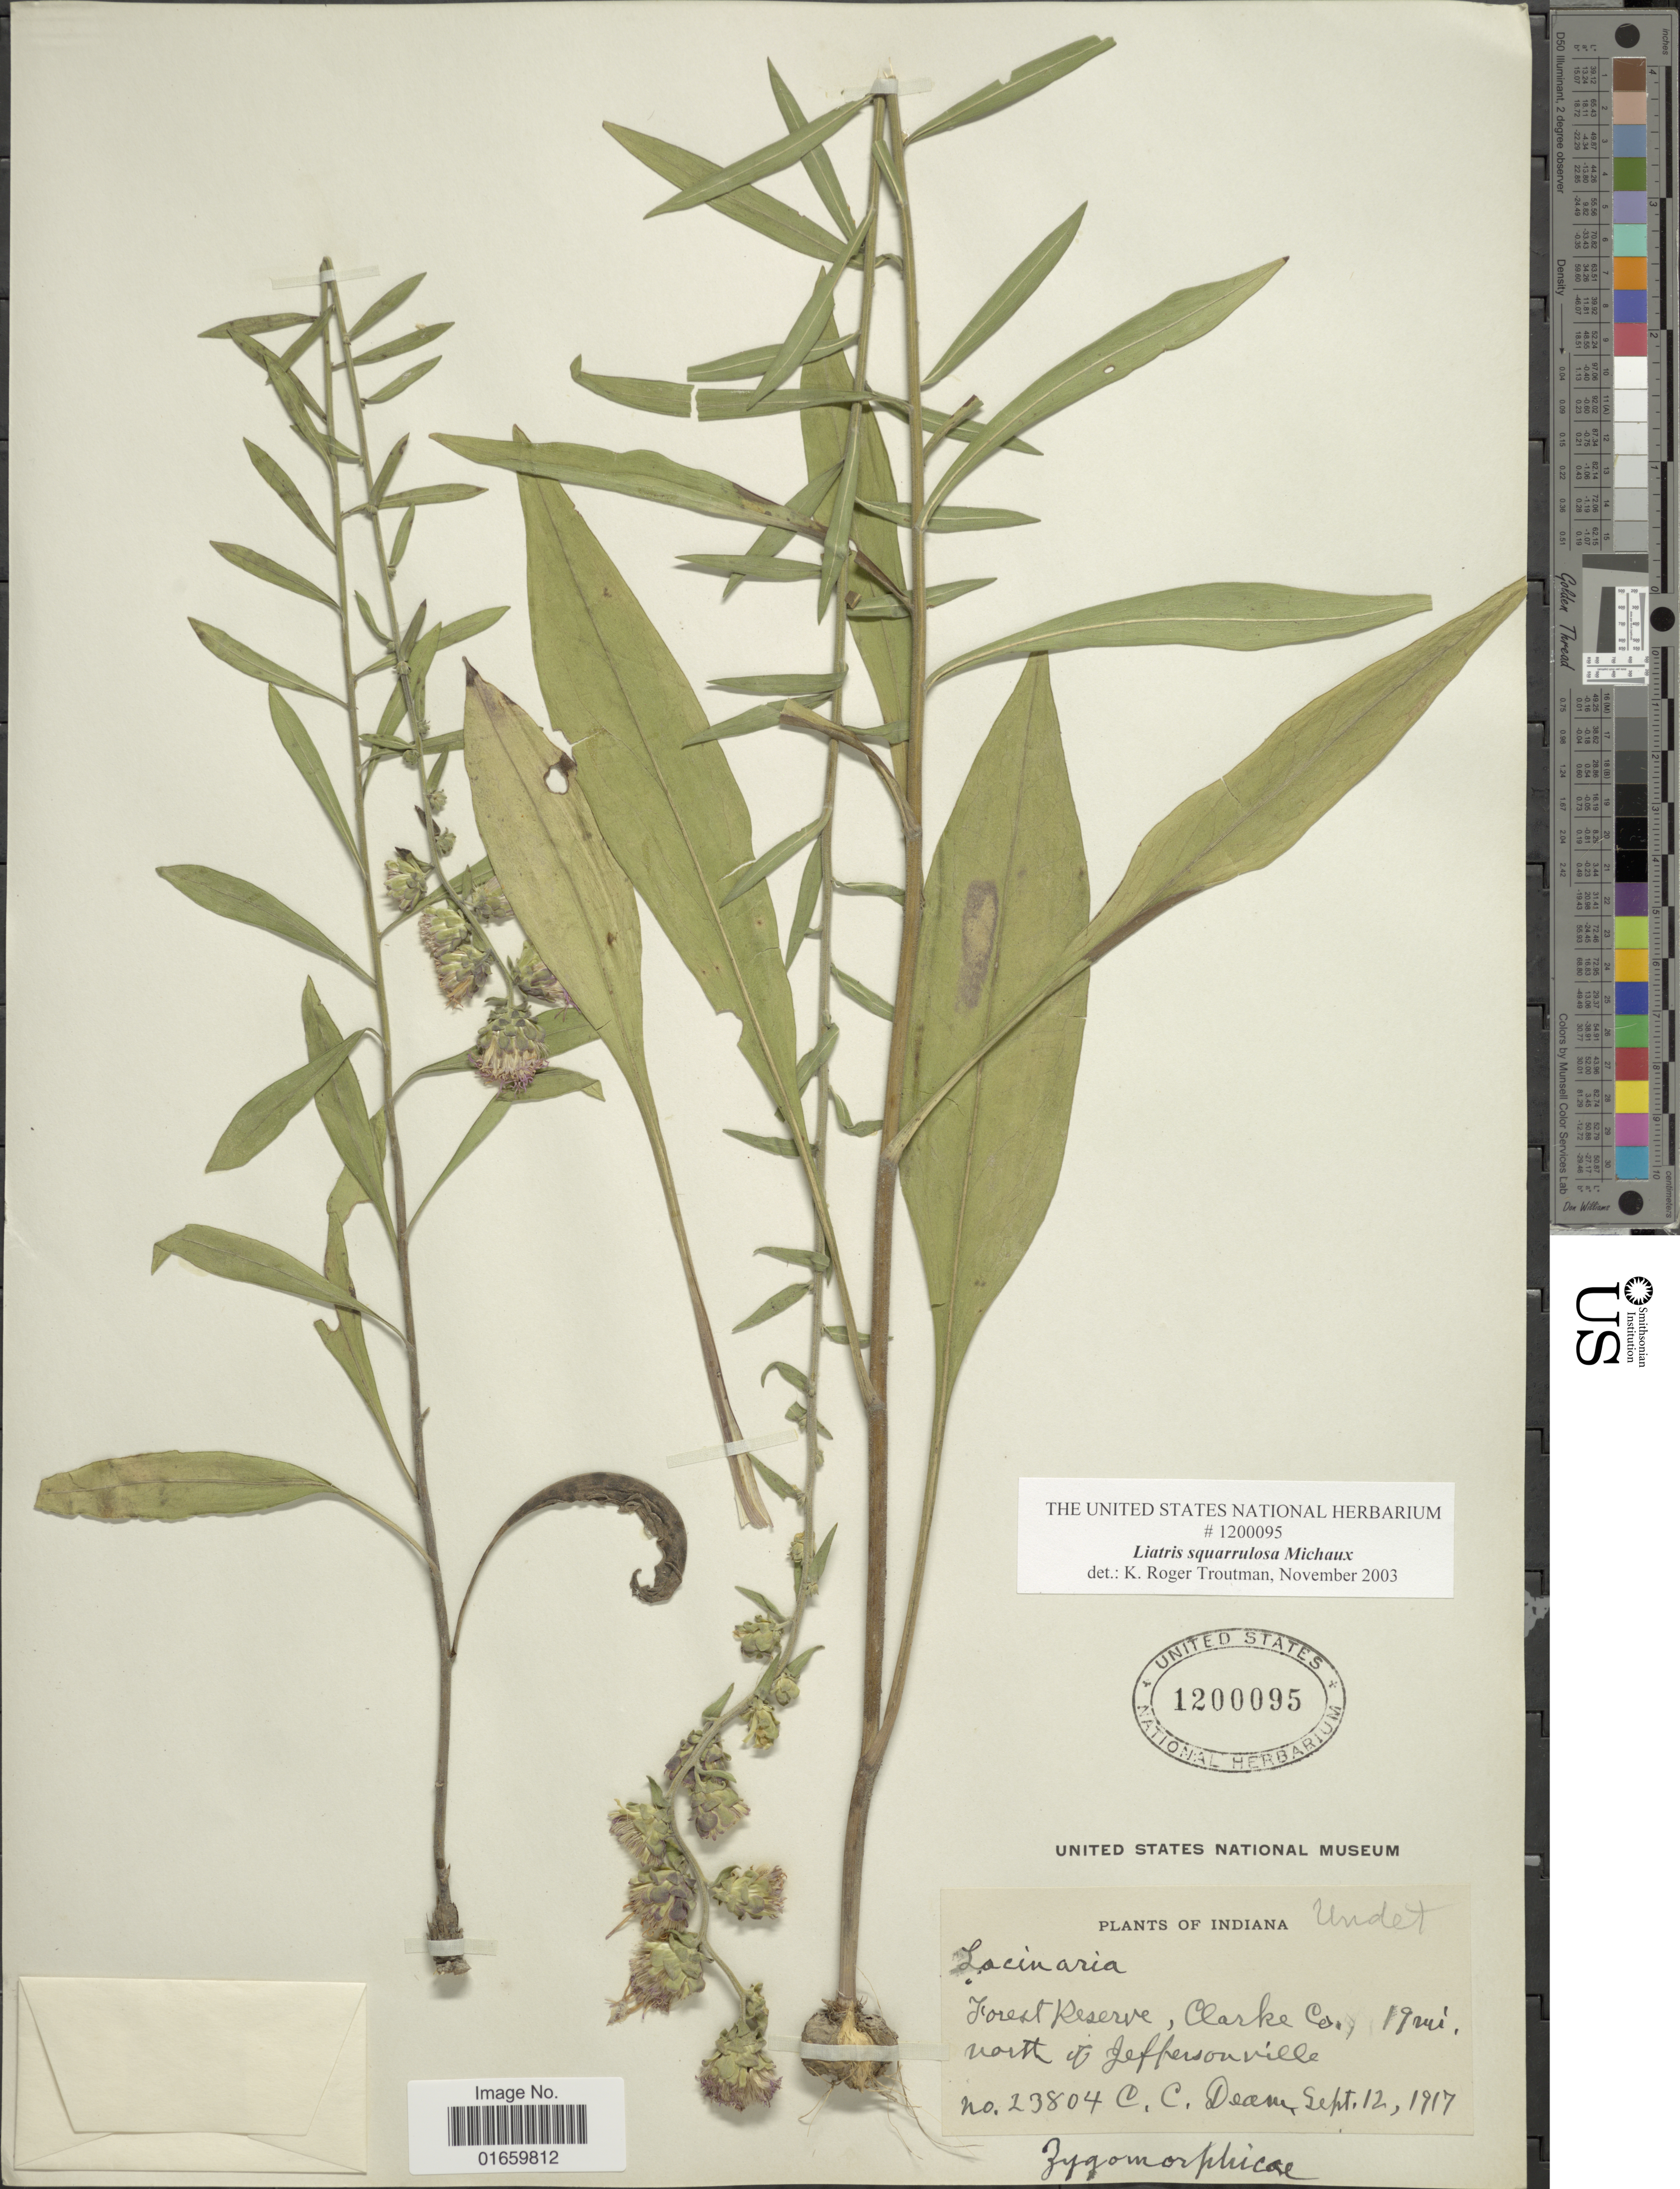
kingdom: Plantae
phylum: Tracheophyta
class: Magnoliopsida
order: Asterales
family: Asteraceae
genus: Liatris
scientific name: Liatris squarrulosa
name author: Michx.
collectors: C. C. Deam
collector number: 23804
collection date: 1917-09-12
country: United States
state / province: Indiana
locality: Clarke Co., North of Jeffersonville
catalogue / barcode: US 1200095